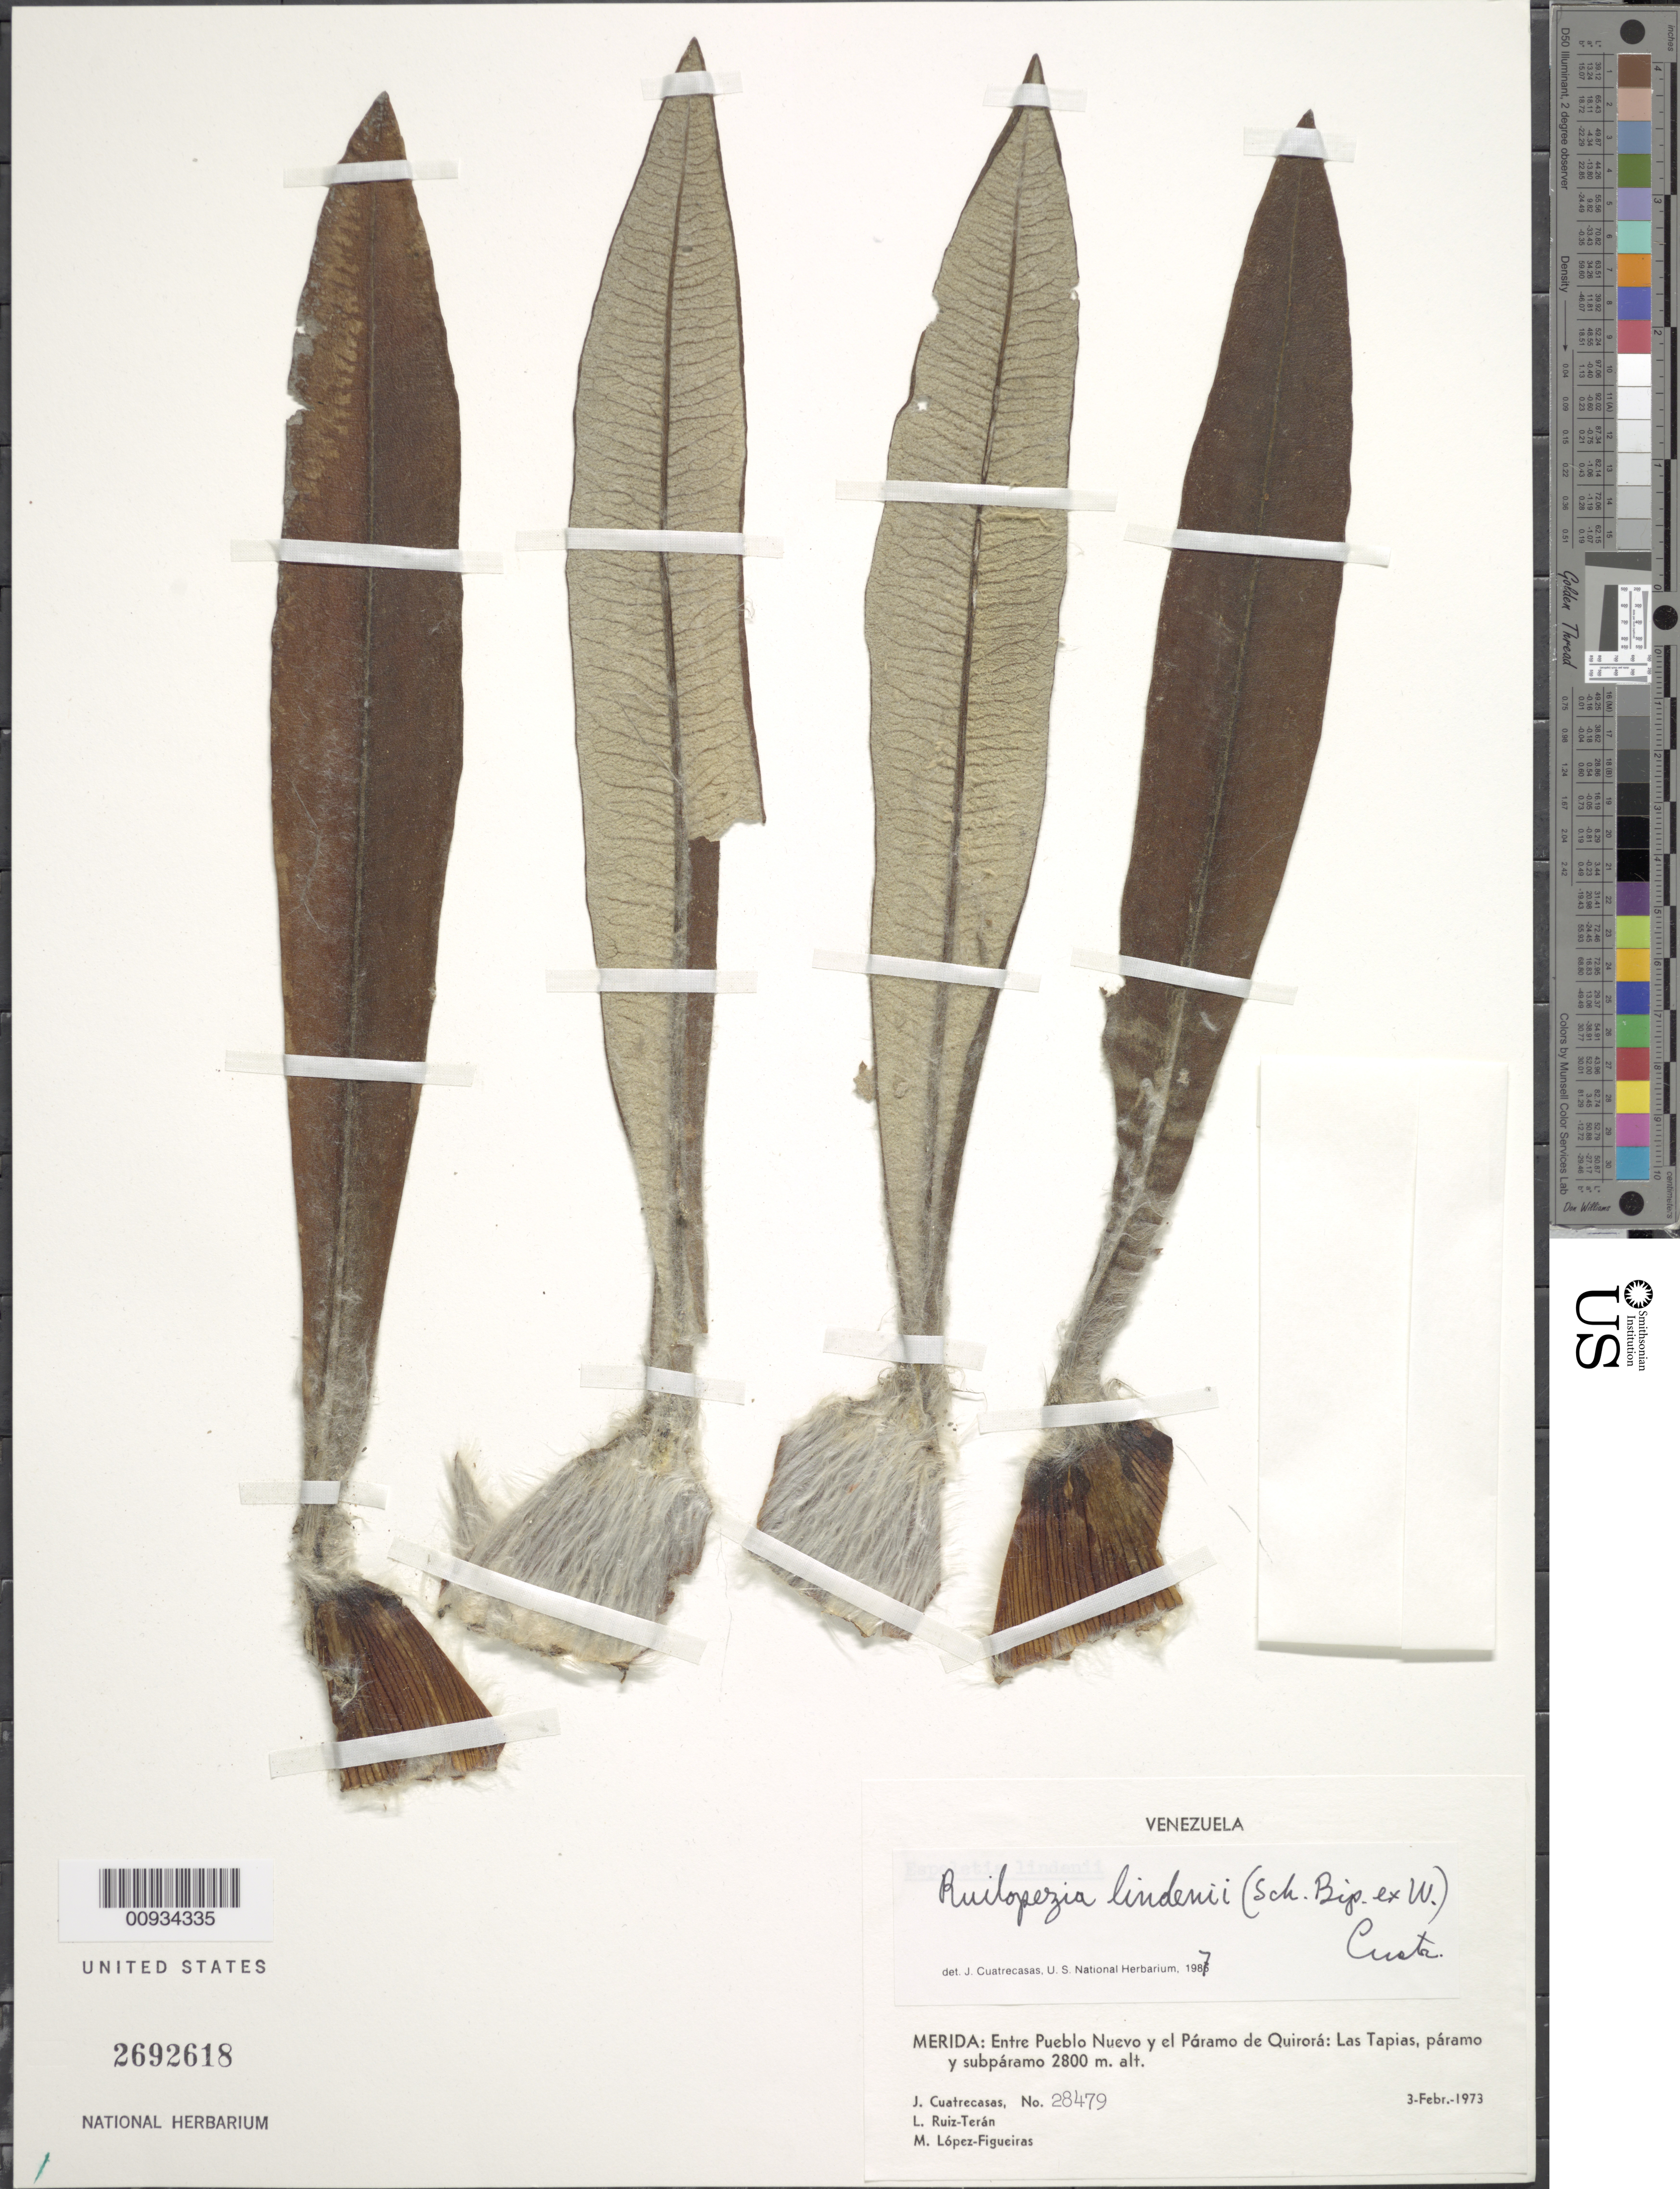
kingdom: Plantae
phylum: Tracheophyta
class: Magnoliopsida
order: Asterales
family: Asteraceae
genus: Ruilopezia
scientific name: Ruilopezia lindenii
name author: (Sch. Bip. ex Wedd.) Cuatrec.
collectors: J. Cuatrecasas, L. E. Ruíz-Terán & M. López Figueiras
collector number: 28479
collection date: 1973-02-03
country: Venezuela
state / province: Mérida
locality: Entre Pueblo Nuevo y el Paramo de Quirora, Las Tapias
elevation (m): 2800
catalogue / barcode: US 2692618